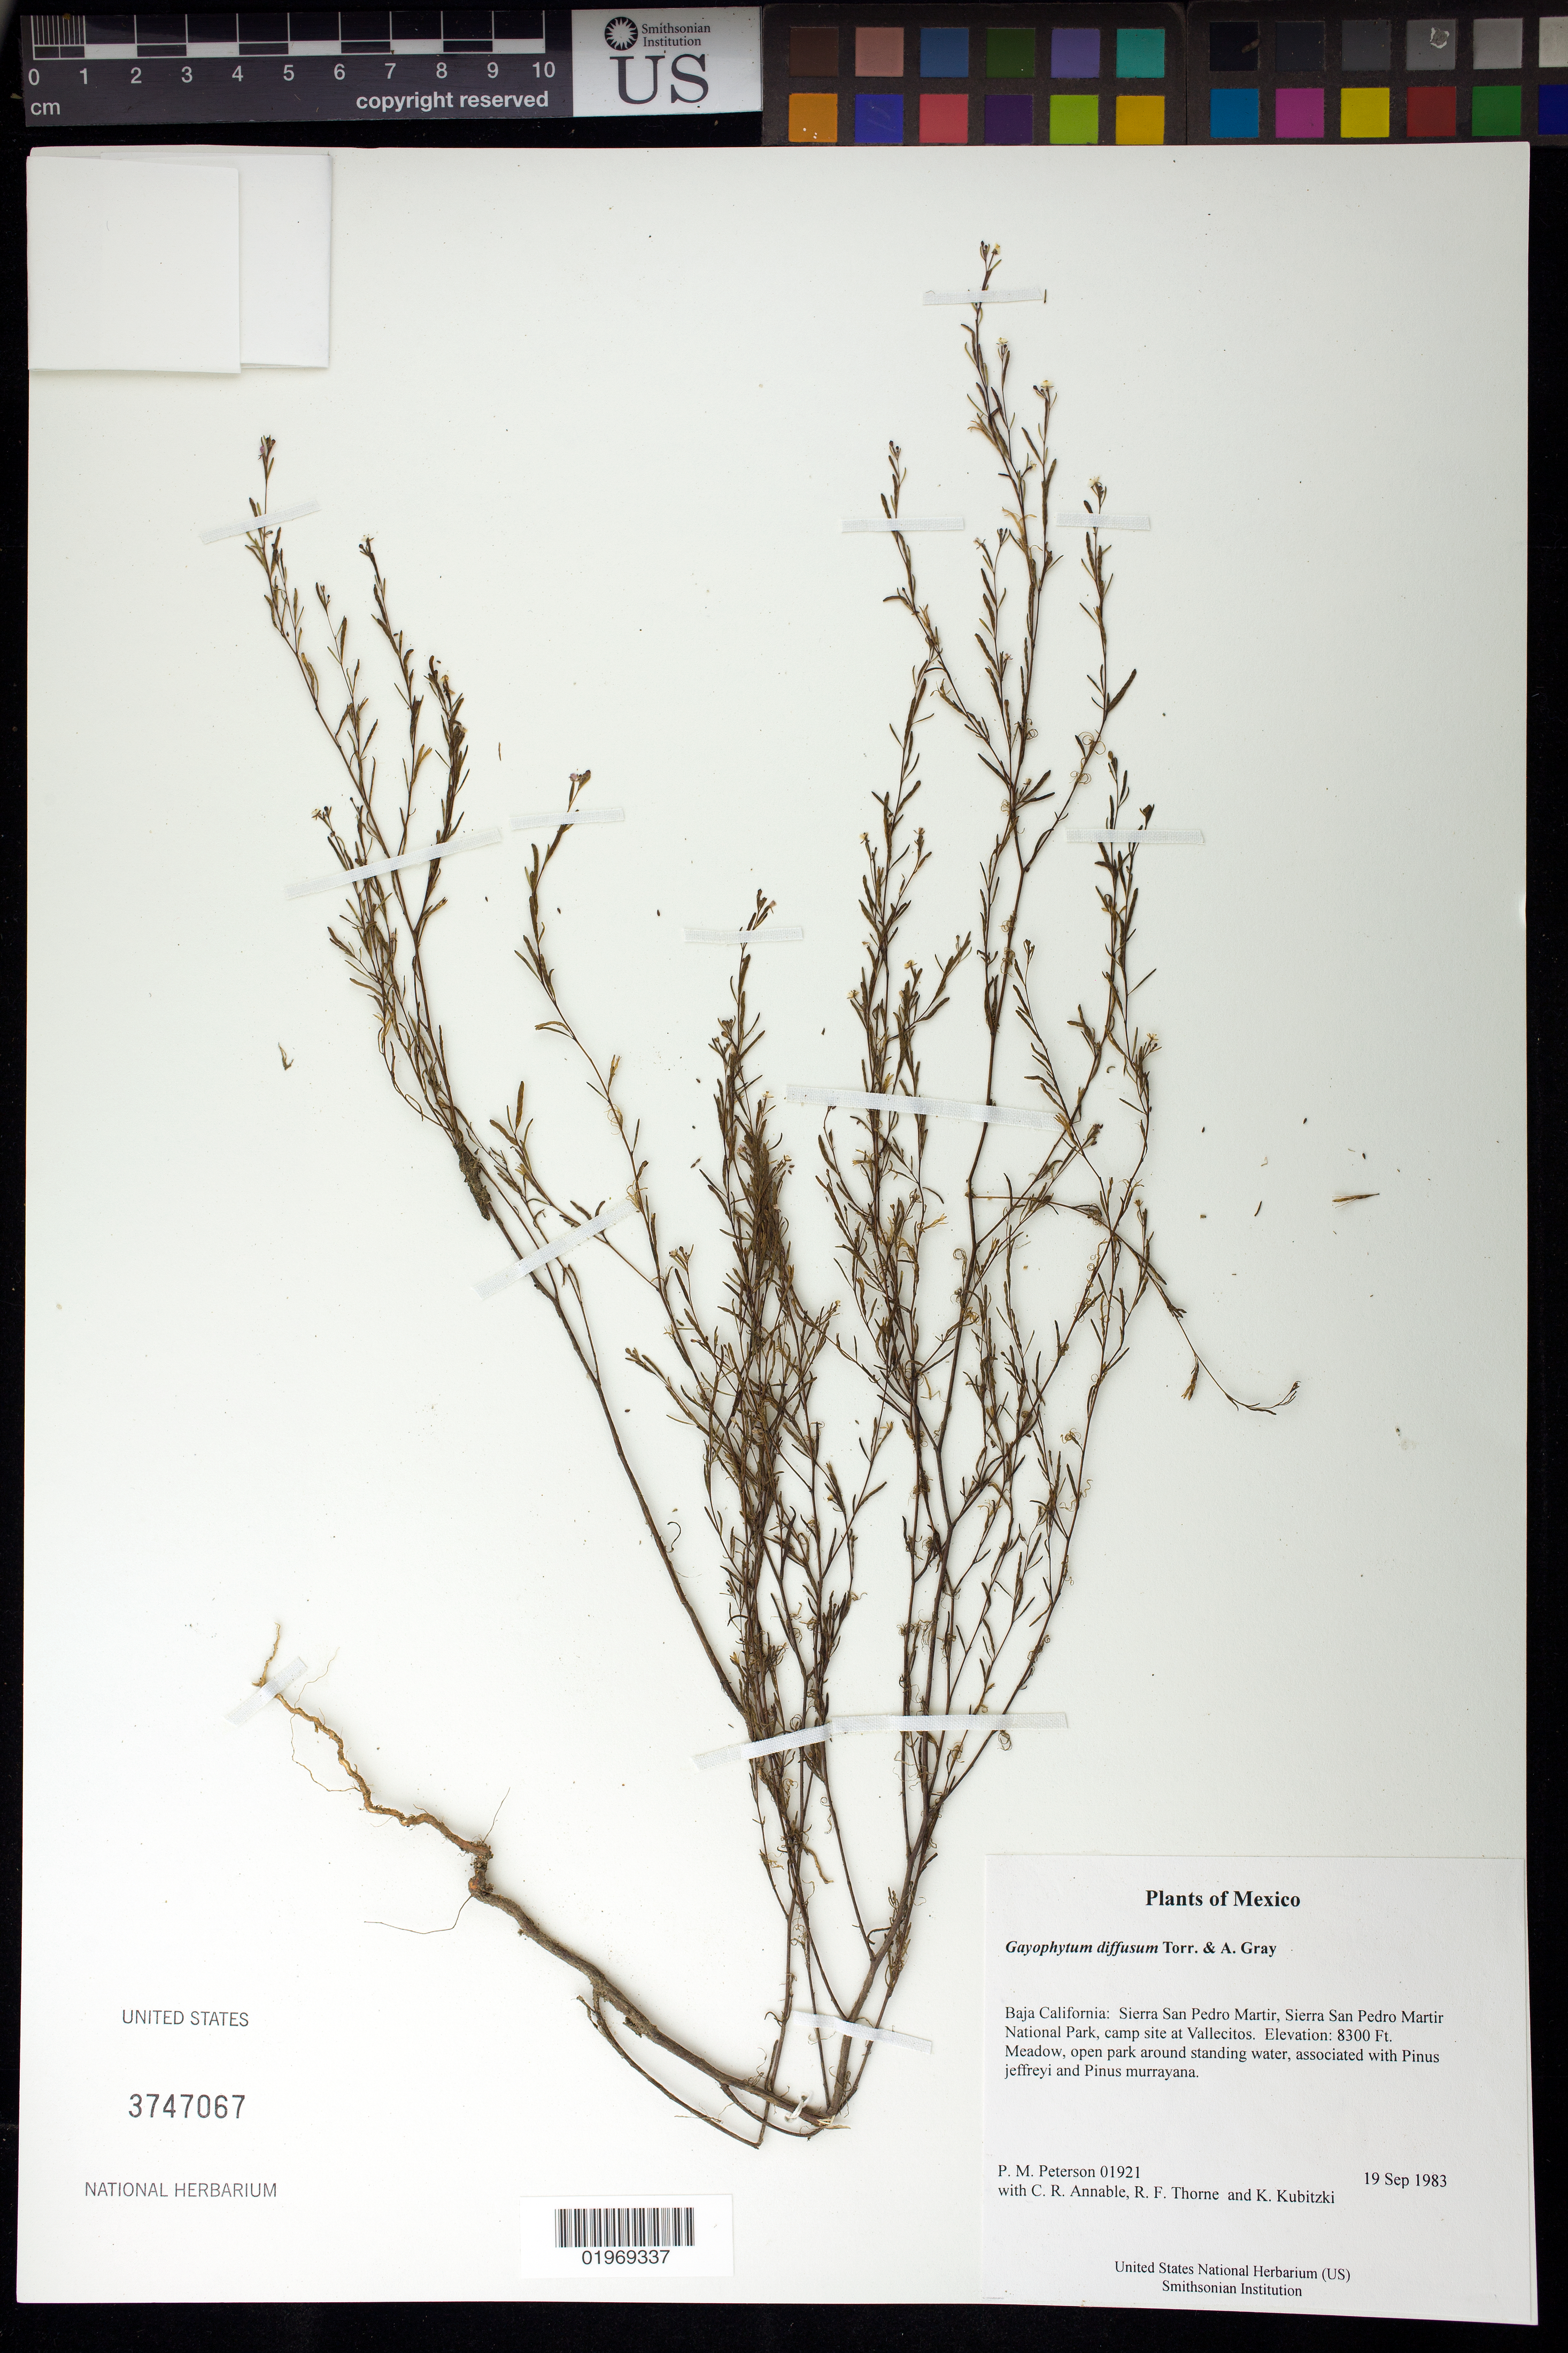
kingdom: Plantae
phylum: Tracheophyta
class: Magnoliopsida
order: Myrtales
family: Onagraceae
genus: Gayophytum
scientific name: Gayophytum diffusum subsp. parviflorum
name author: F. H. Lewis & Szweyk.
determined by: Wagner, W. L., (BOT), Smithsonian Institution - National Museum of Natural History (UNITED STATES)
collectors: P. M. Peterson, C. R. Annable, R. F. Thorne & K. Kubitzki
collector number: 01921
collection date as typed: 19 Sep 1983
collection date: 1983-09-19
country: Mexico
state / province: Baja California Norte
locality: Sierra San Pedro Martir, Sierra San Pedro Martir National Park, camp site at Vallecitos.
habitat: Meadow, open park around standing water, associated with Pinus jeffreyi and Pinus murrayana.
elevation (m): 2530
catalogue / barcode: US 3747067